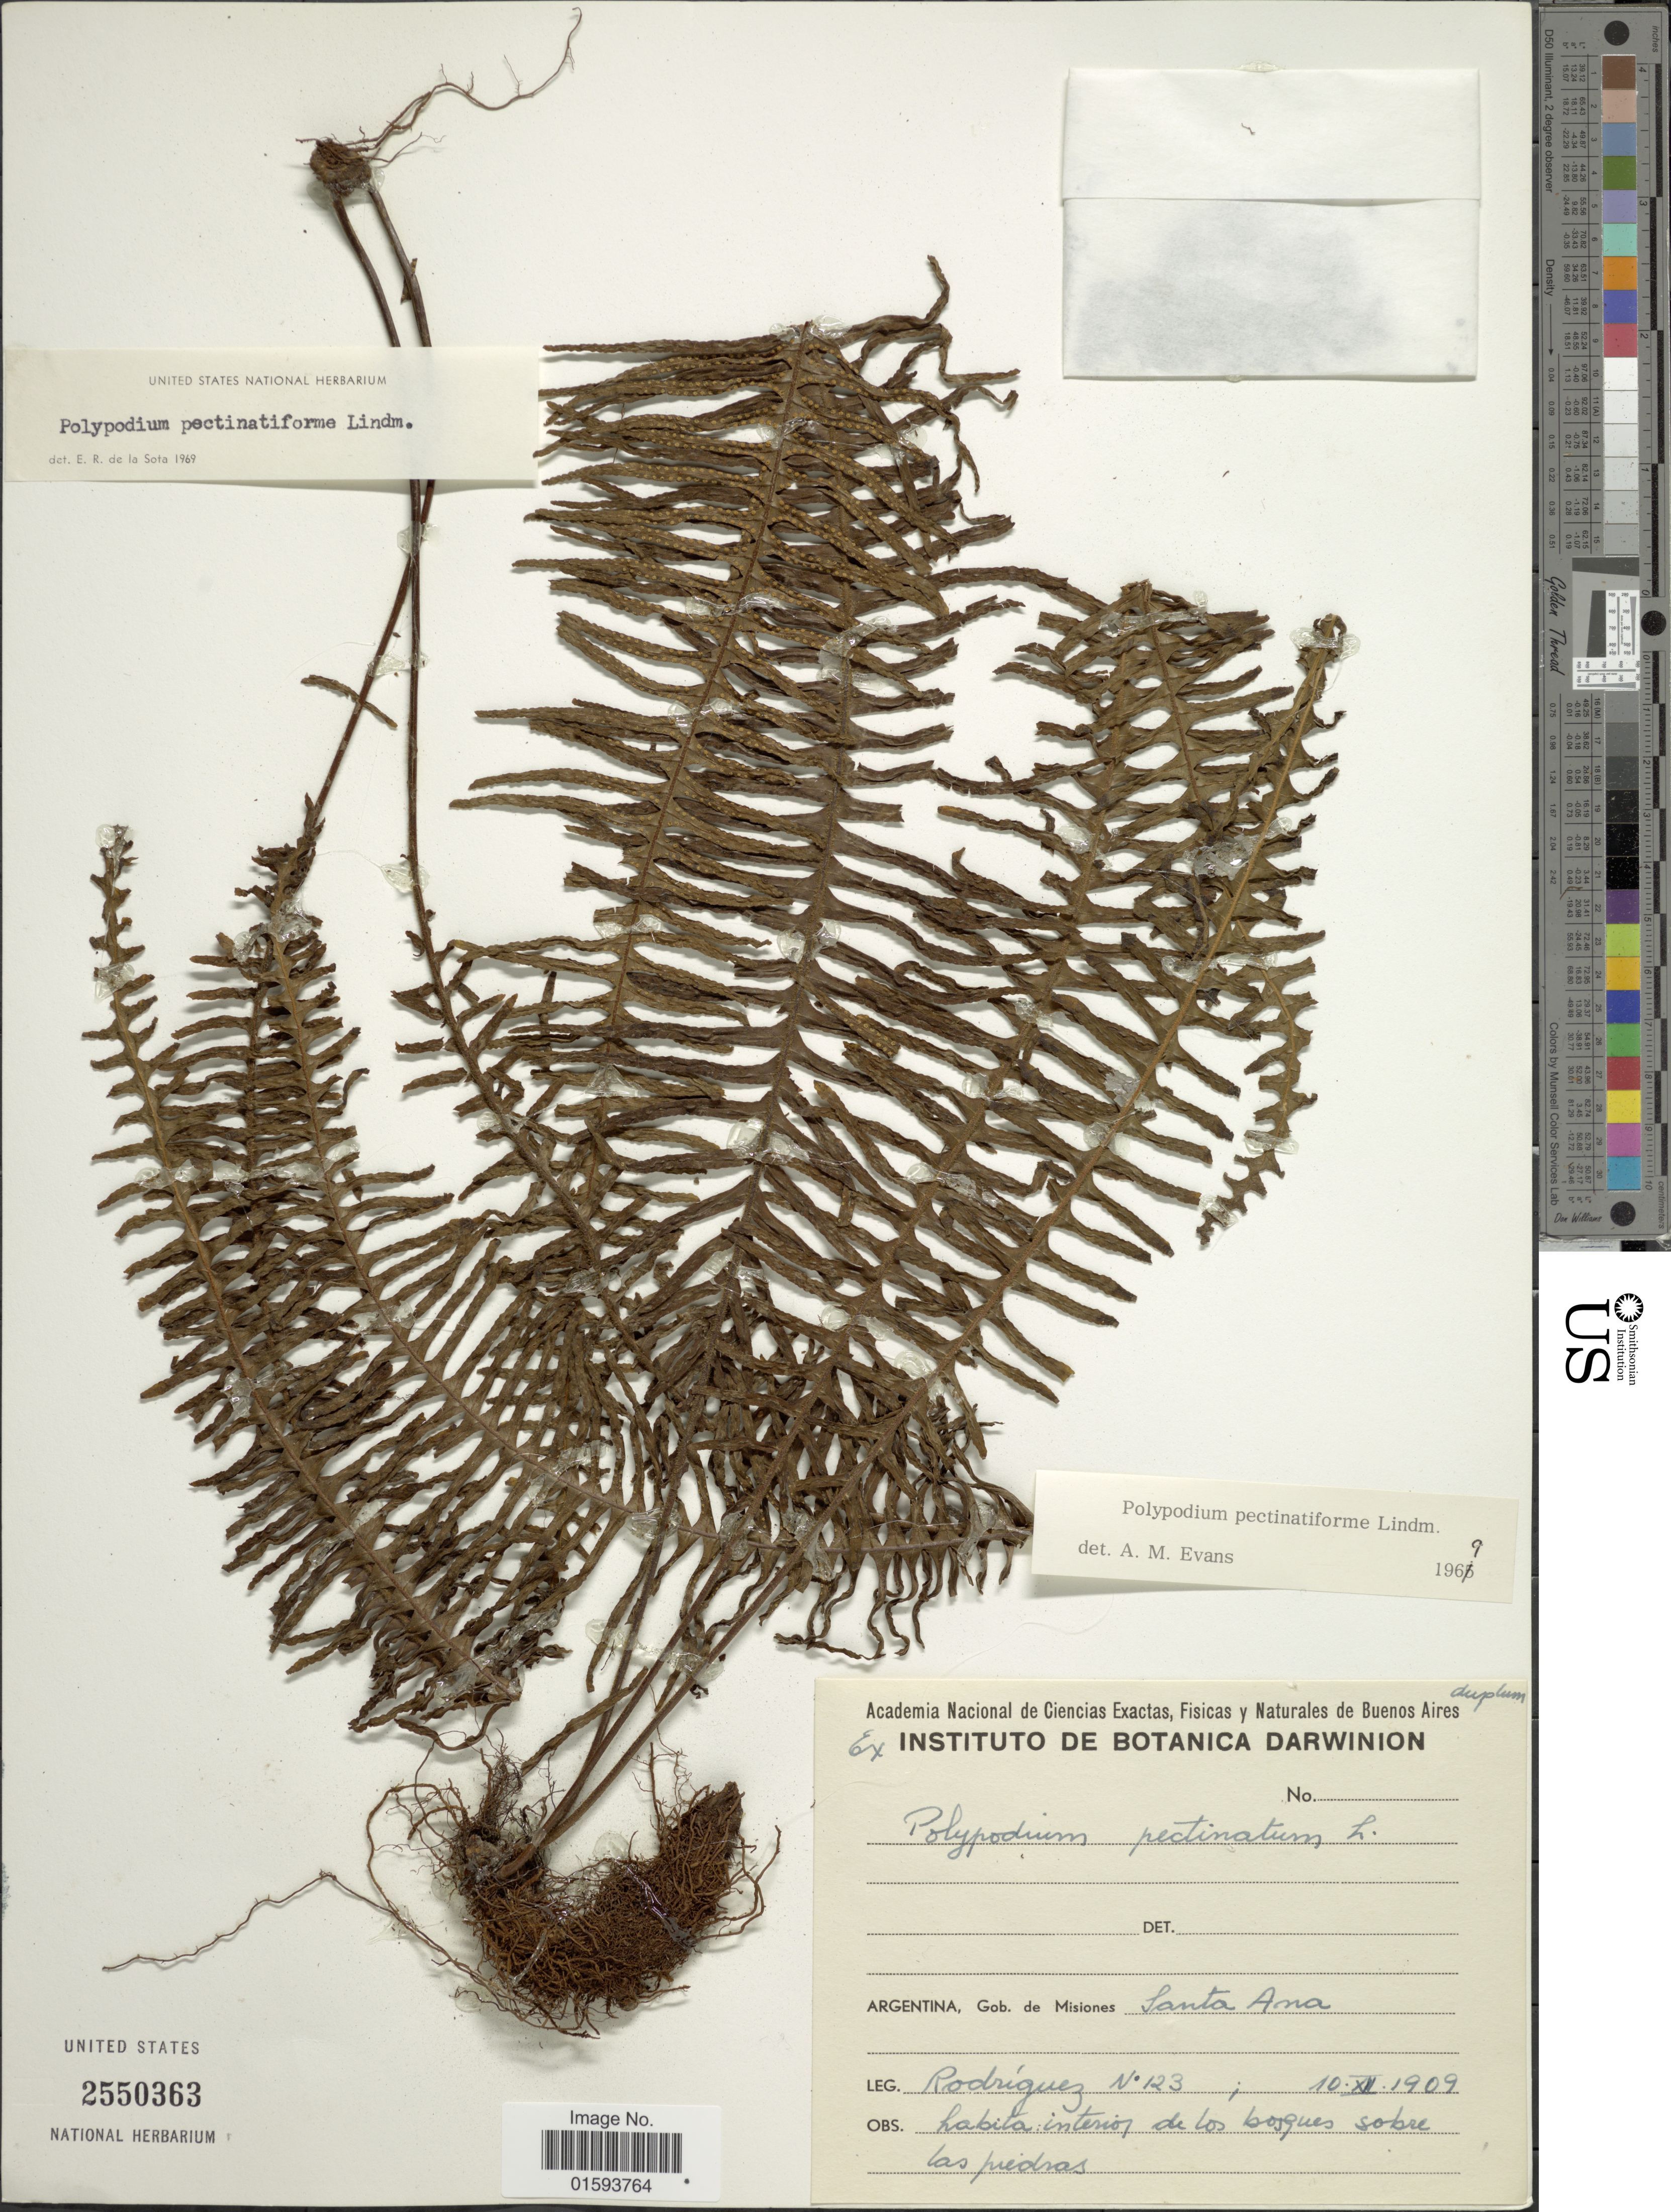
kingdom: Plantae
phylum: Tracheophyta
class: Polypodiopsida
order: Polypodiales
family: Polypodiaceae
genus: Pecluma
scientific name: Pecluma pectinatiformis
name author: (Lindm.) Price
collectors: Rodriguez, --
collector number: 123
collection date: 1909-12-10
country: Argentina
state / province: Misiones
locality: Santa Ana.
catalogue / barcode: US 2550363